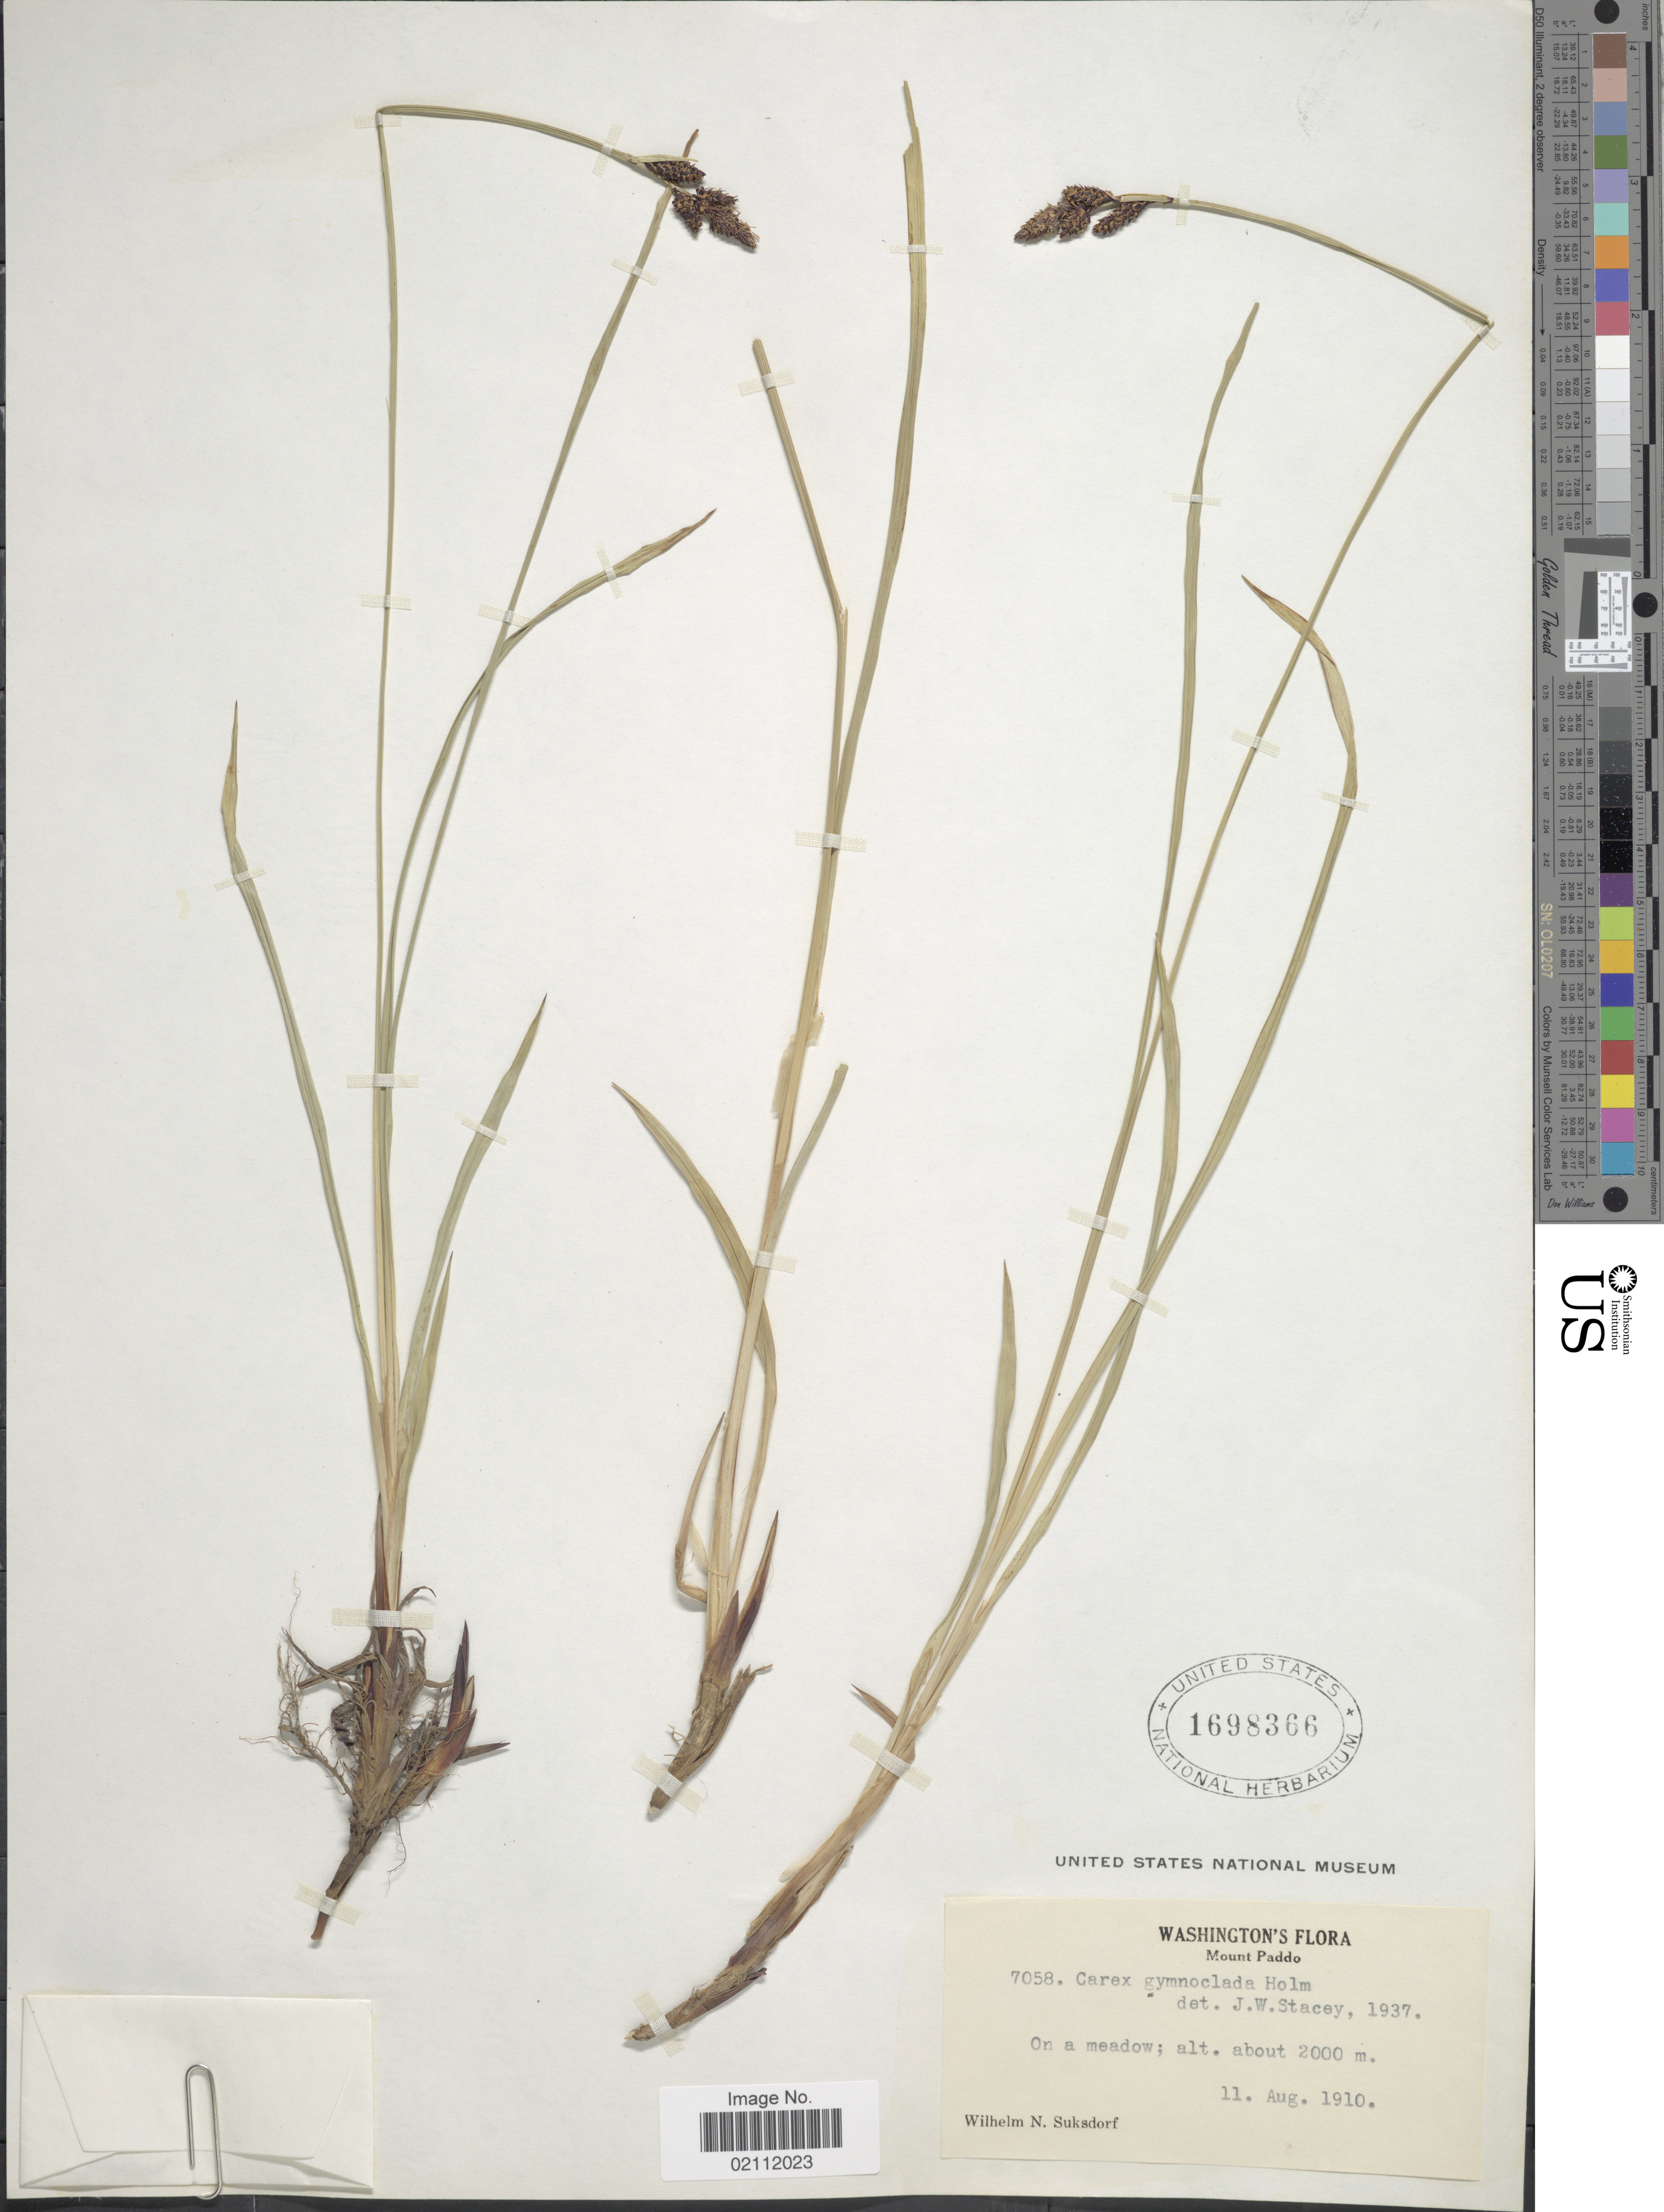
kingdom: Plantae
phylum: Tracheophyta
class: Liliopsida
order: Poales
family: Cyperaceae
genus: Carex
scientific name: Carex scopulorum var. bracteosa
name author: (L.H. Bailey) F.J. Herm.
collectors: W. N. Suksdorf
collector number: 7058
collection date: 1910-08-11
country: United States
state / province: Washington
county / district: Skamania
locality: Mount Paddo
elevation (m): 2000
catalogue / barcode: US 1698366